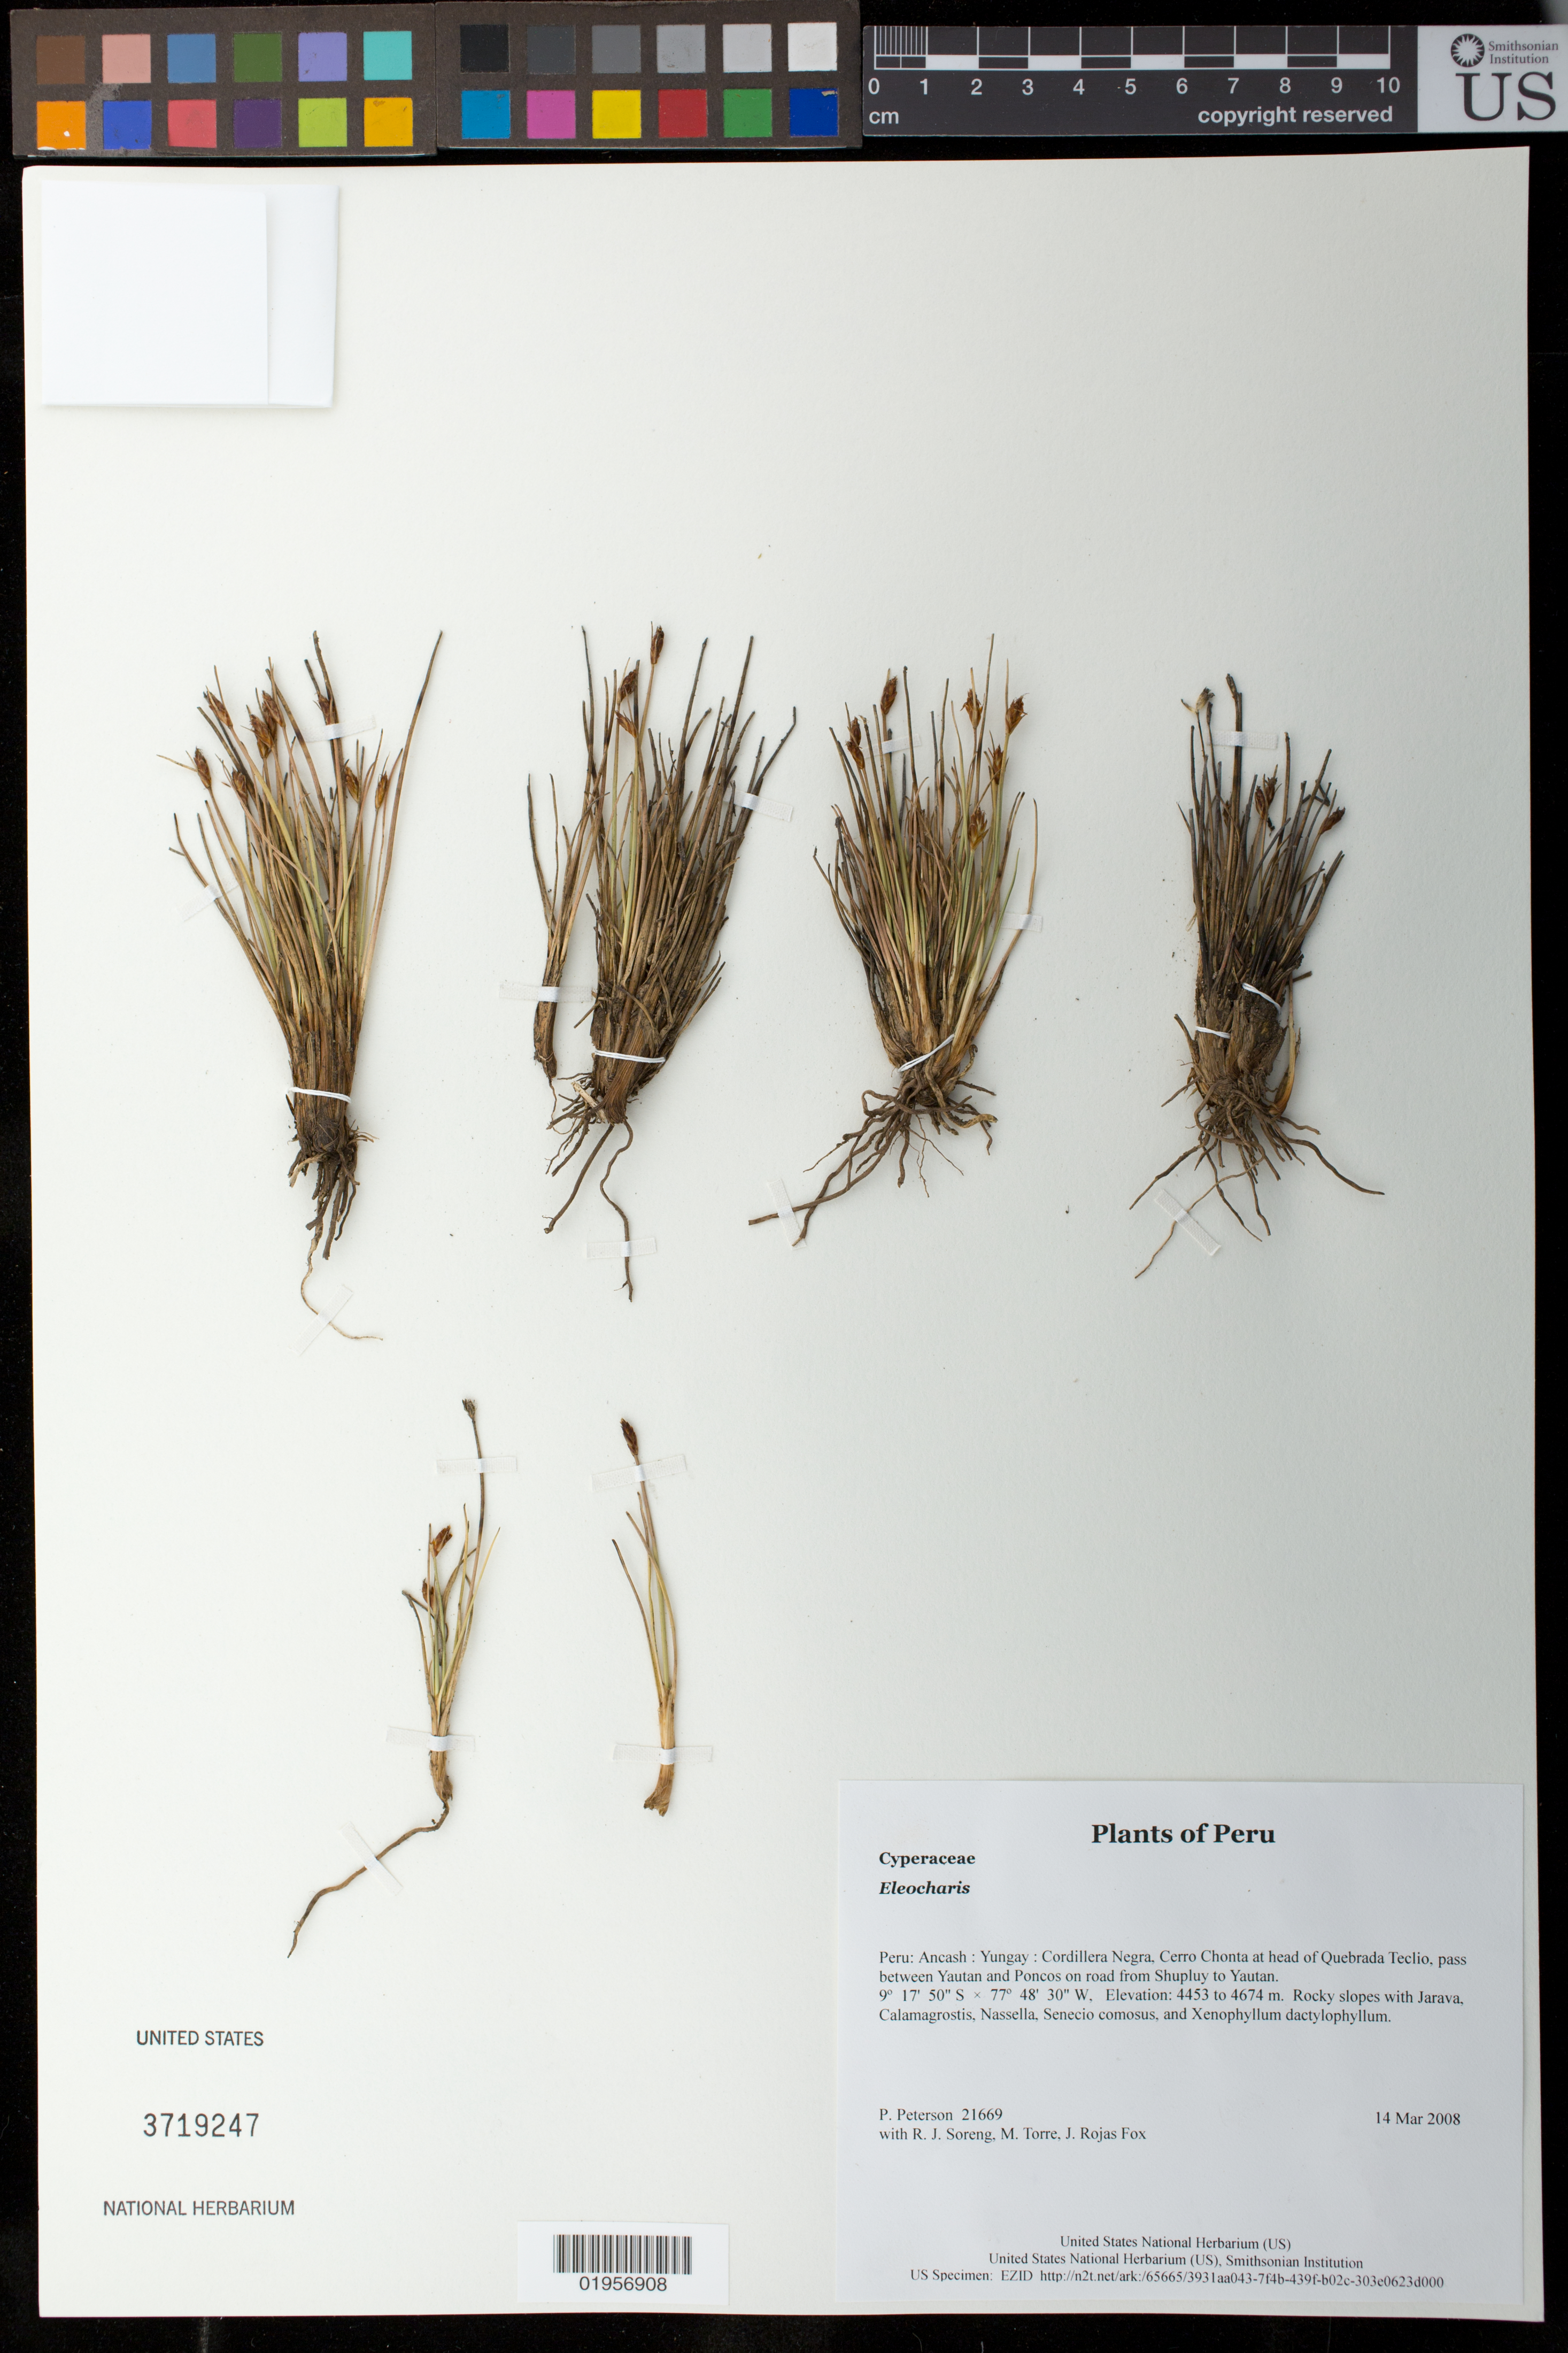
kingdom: Plantae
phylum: Tracheophyta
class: Liliopsida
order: Poales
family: Cyperaceae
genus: Trichophorum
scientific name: Trichophorum rigidum subsp. rigidum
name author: (Steud.) Goetgh. et al.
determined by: Strong, Mark T., (BOT), Smithsonian Institution - National Museum of Natural History (UNITED STATES)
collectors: P. M. Peterson, R. J. Soreng, M. Torre & J. Rojas Fox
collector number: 21669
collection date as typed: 14 Mar 2008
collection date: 2008-03-14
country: Peru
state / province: Ancash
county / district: Yungay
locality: Cordillera Negra, Cerro Chonta at head of Quebrada Teclio, pass between Yautan and Poncos on road from Shupluy to Yautan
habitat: Rocky slopes with Jarava, Calamagrostis, Nassella, Senecio comosus, and Xenophyllum dactylophyllum.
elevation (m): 4453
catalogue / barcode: US 3719247